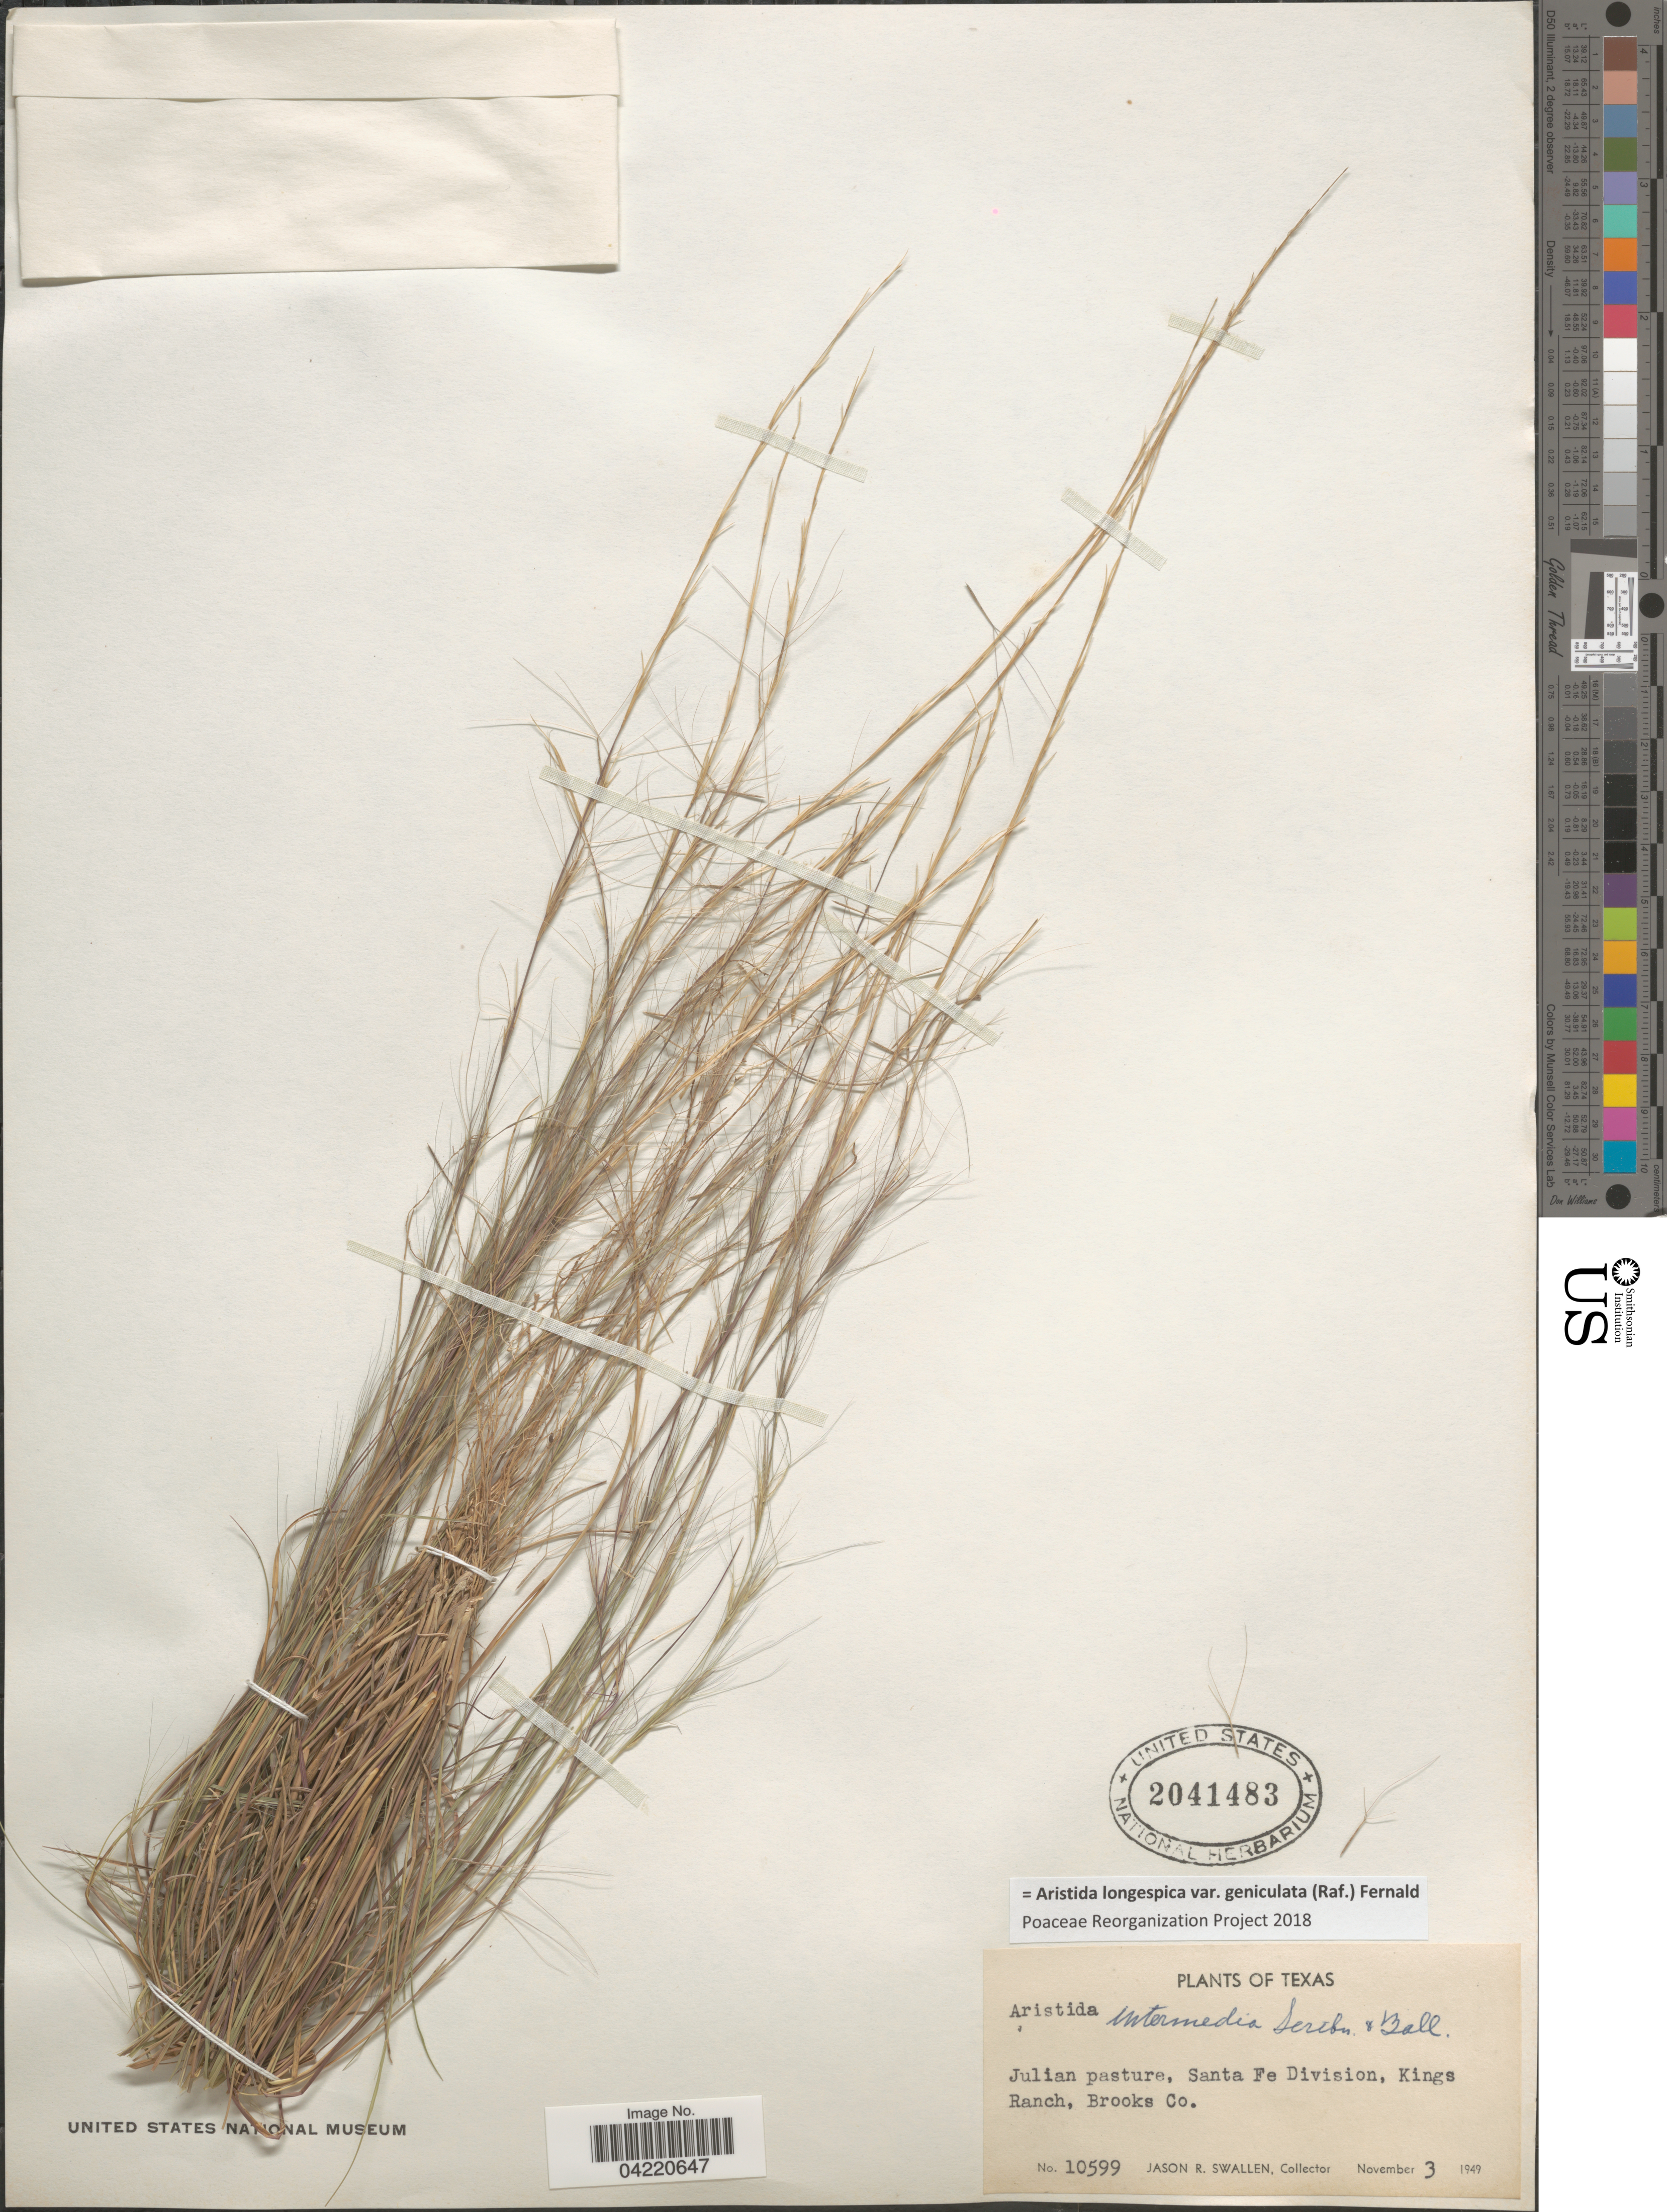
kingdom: Plantae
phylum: Tracheophyta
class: Liliopsida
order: Poales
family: Poaceae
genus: Aristida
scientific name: Aristida longespica var. geniculata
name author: (Raf.) Fernald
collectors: J. R. Swallen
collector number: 10599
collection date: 1949-11-03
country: United States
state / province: Texas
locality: Julian pasture, Santa Fe Division, Kings Ranch, Brooks Co.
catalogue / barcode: US 2041483